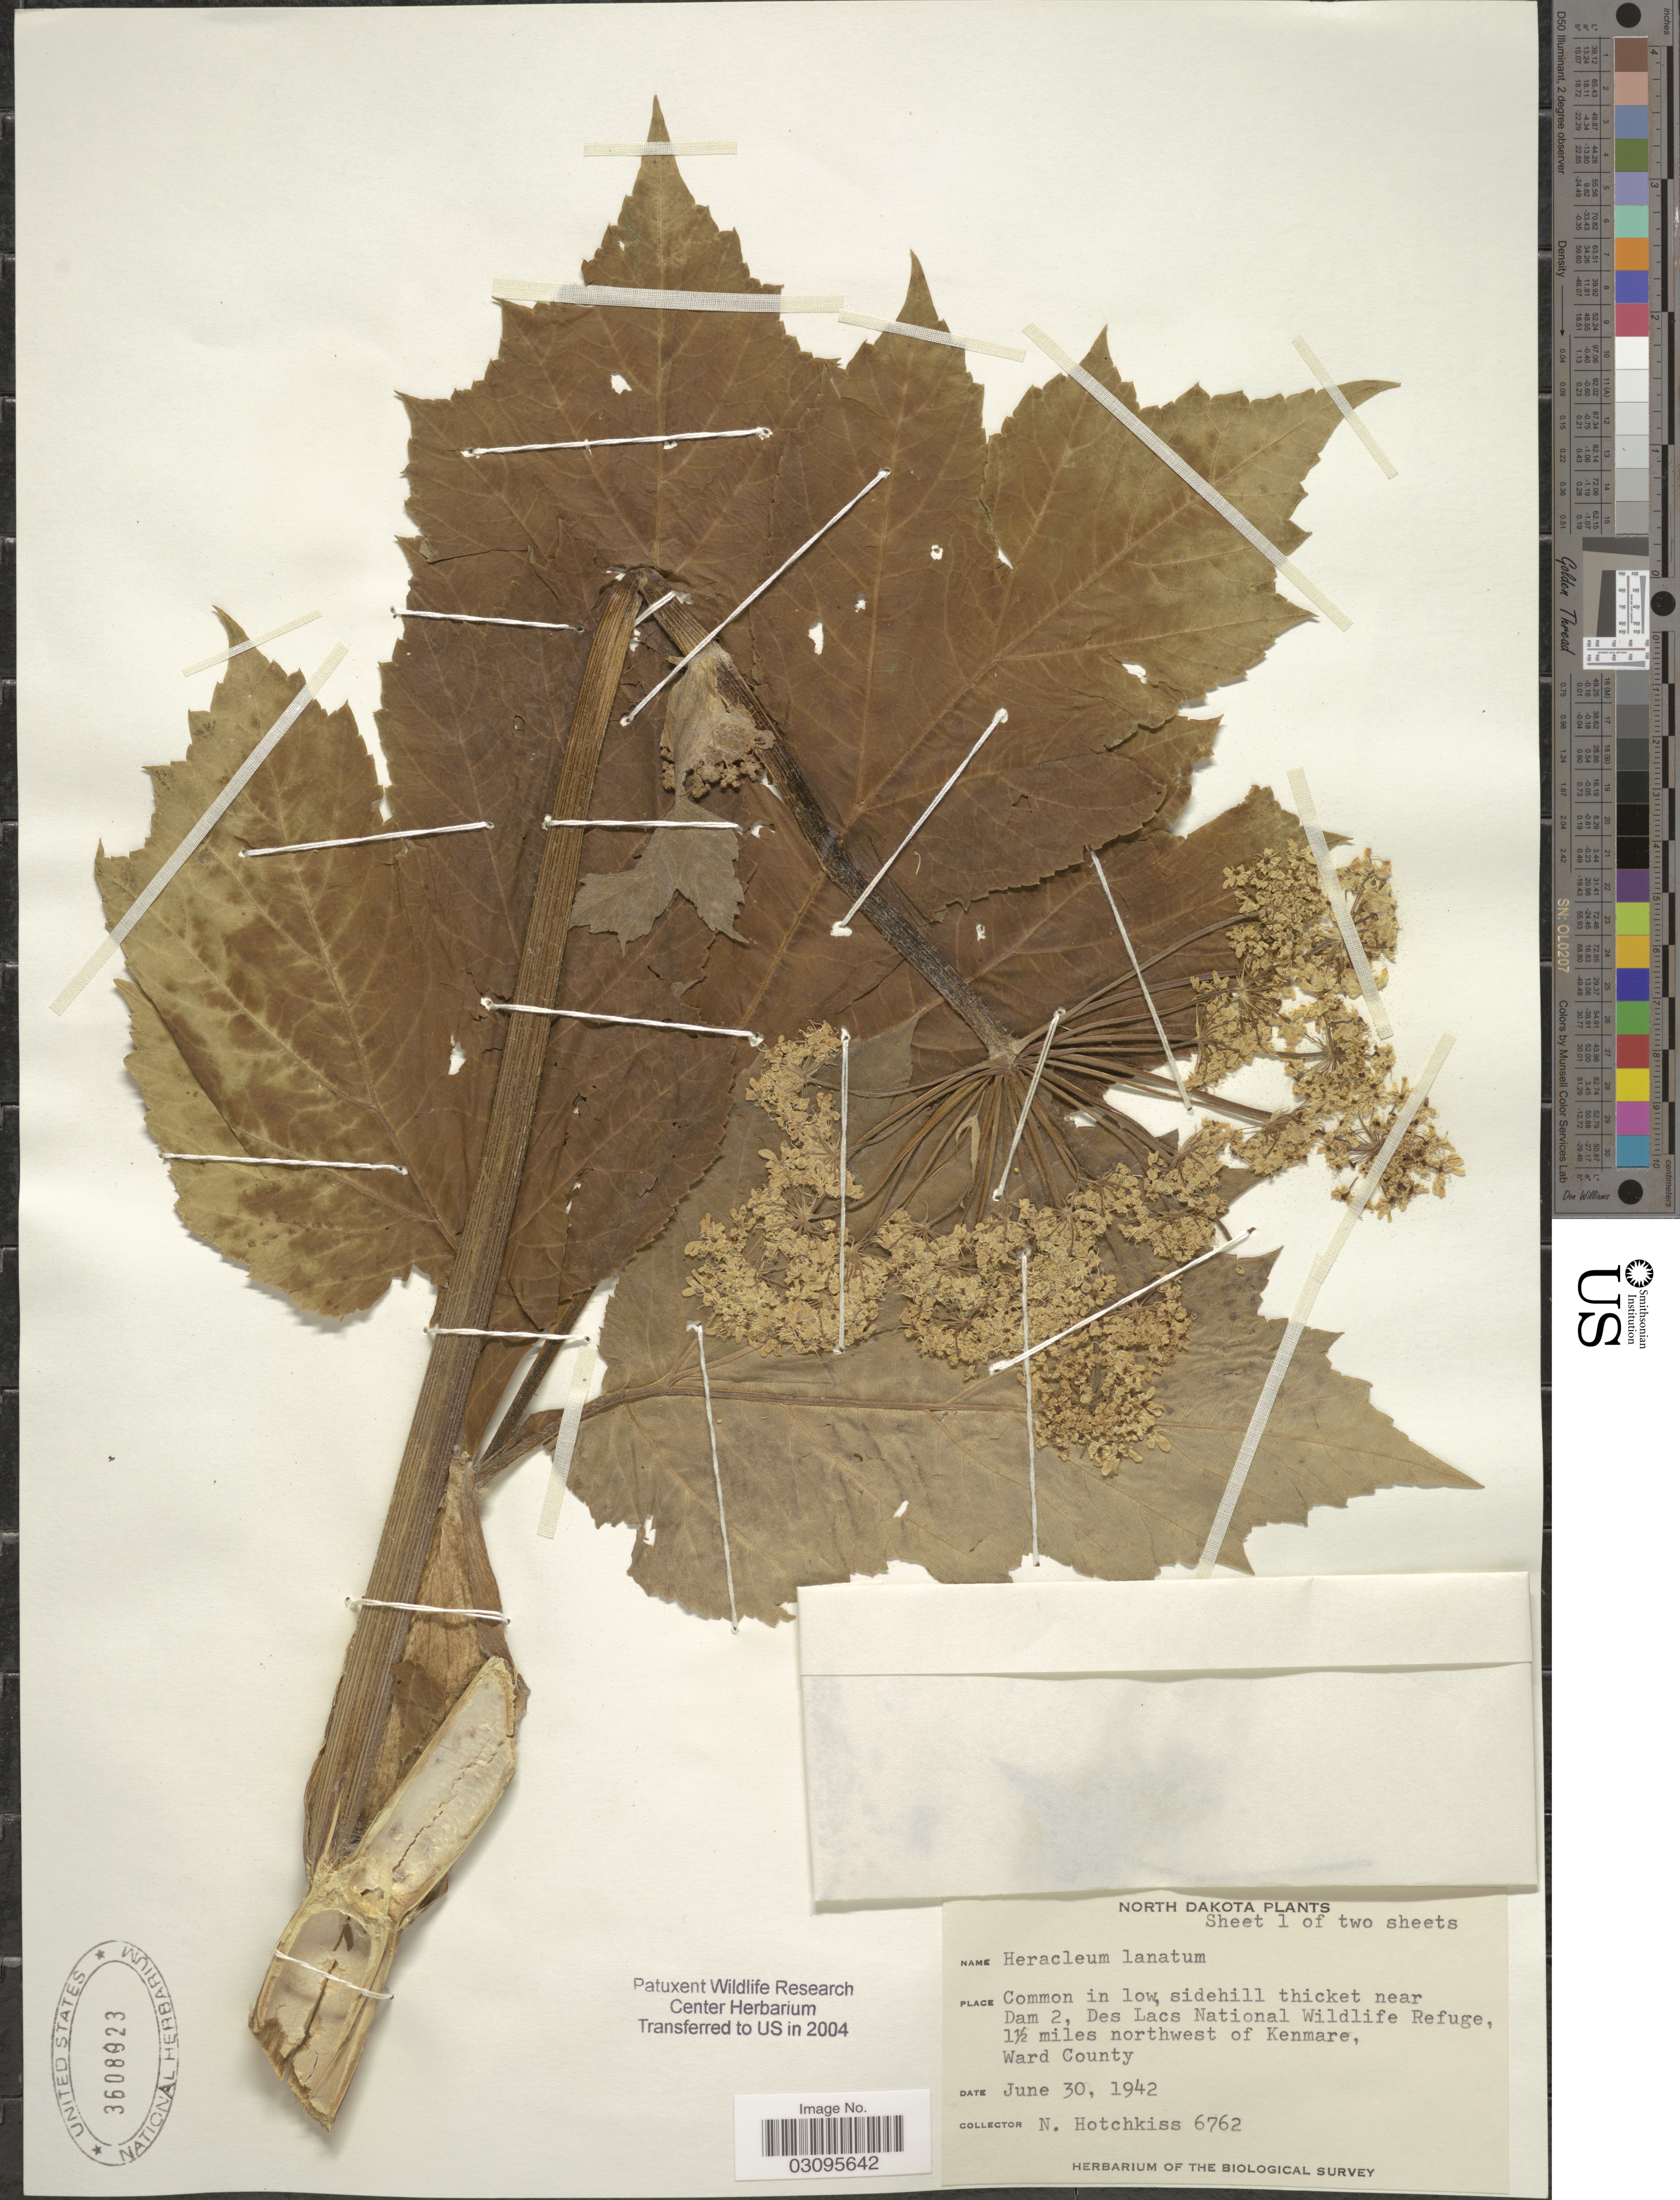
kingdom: Plantae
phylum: Tracheophyta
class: Magnoliopsida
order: Apiales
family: Apiaceae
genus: Heracleum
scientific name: Heracleum lanatum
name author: Michx.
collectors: N. Hotchkiss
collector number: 6762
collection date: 1942-06-30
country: United States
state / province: North Dakota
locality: Common in low, sidehill thicket near Dam 2, Des Lacs National Wildlife Refuge, 1½ miles northwest of Kenmare, Ward County.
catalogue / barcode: US 3608923